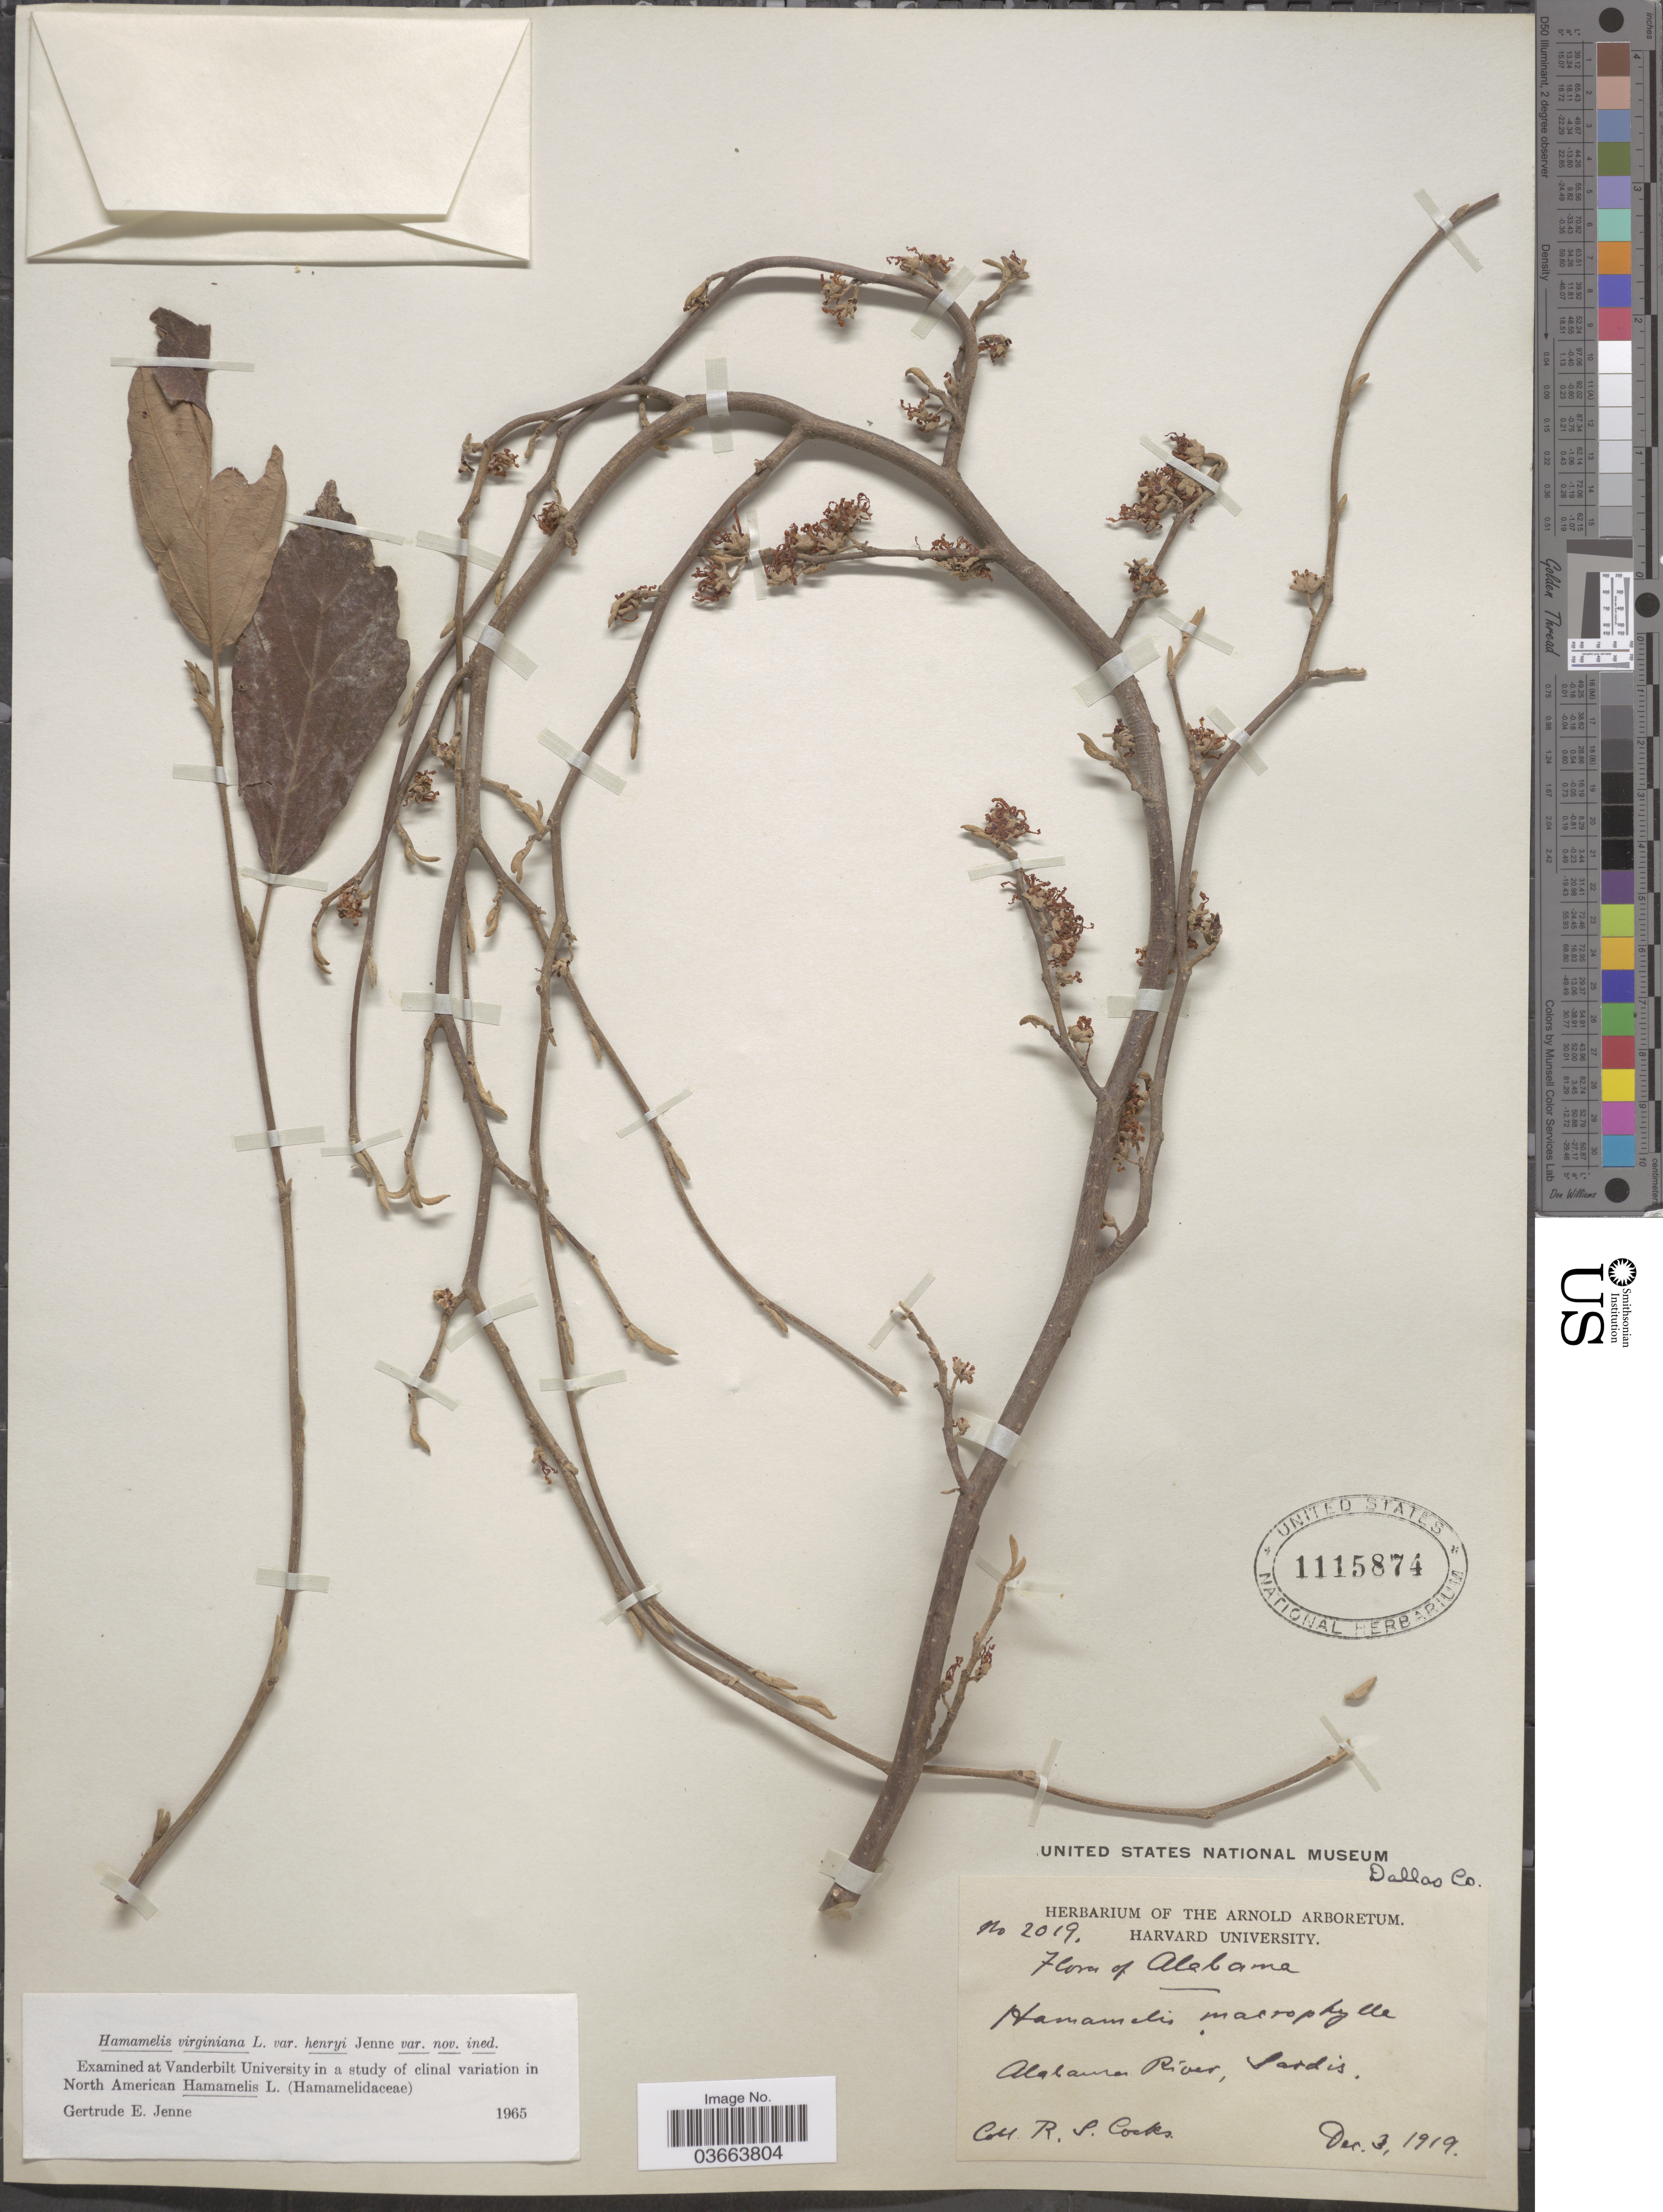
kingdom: Plantae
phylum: Tracheophyta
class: Magnoliopsida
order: Saxifragales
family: Hamamelidaceae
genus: Hamamelis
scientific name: Hamamelis macrophylla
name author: Pursh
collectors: R. Cocks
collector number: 2019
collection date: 1919-12-03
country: United States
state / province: Alabama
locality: Alabama River, Sardis. Dallas Co.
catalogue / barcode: US 1115874